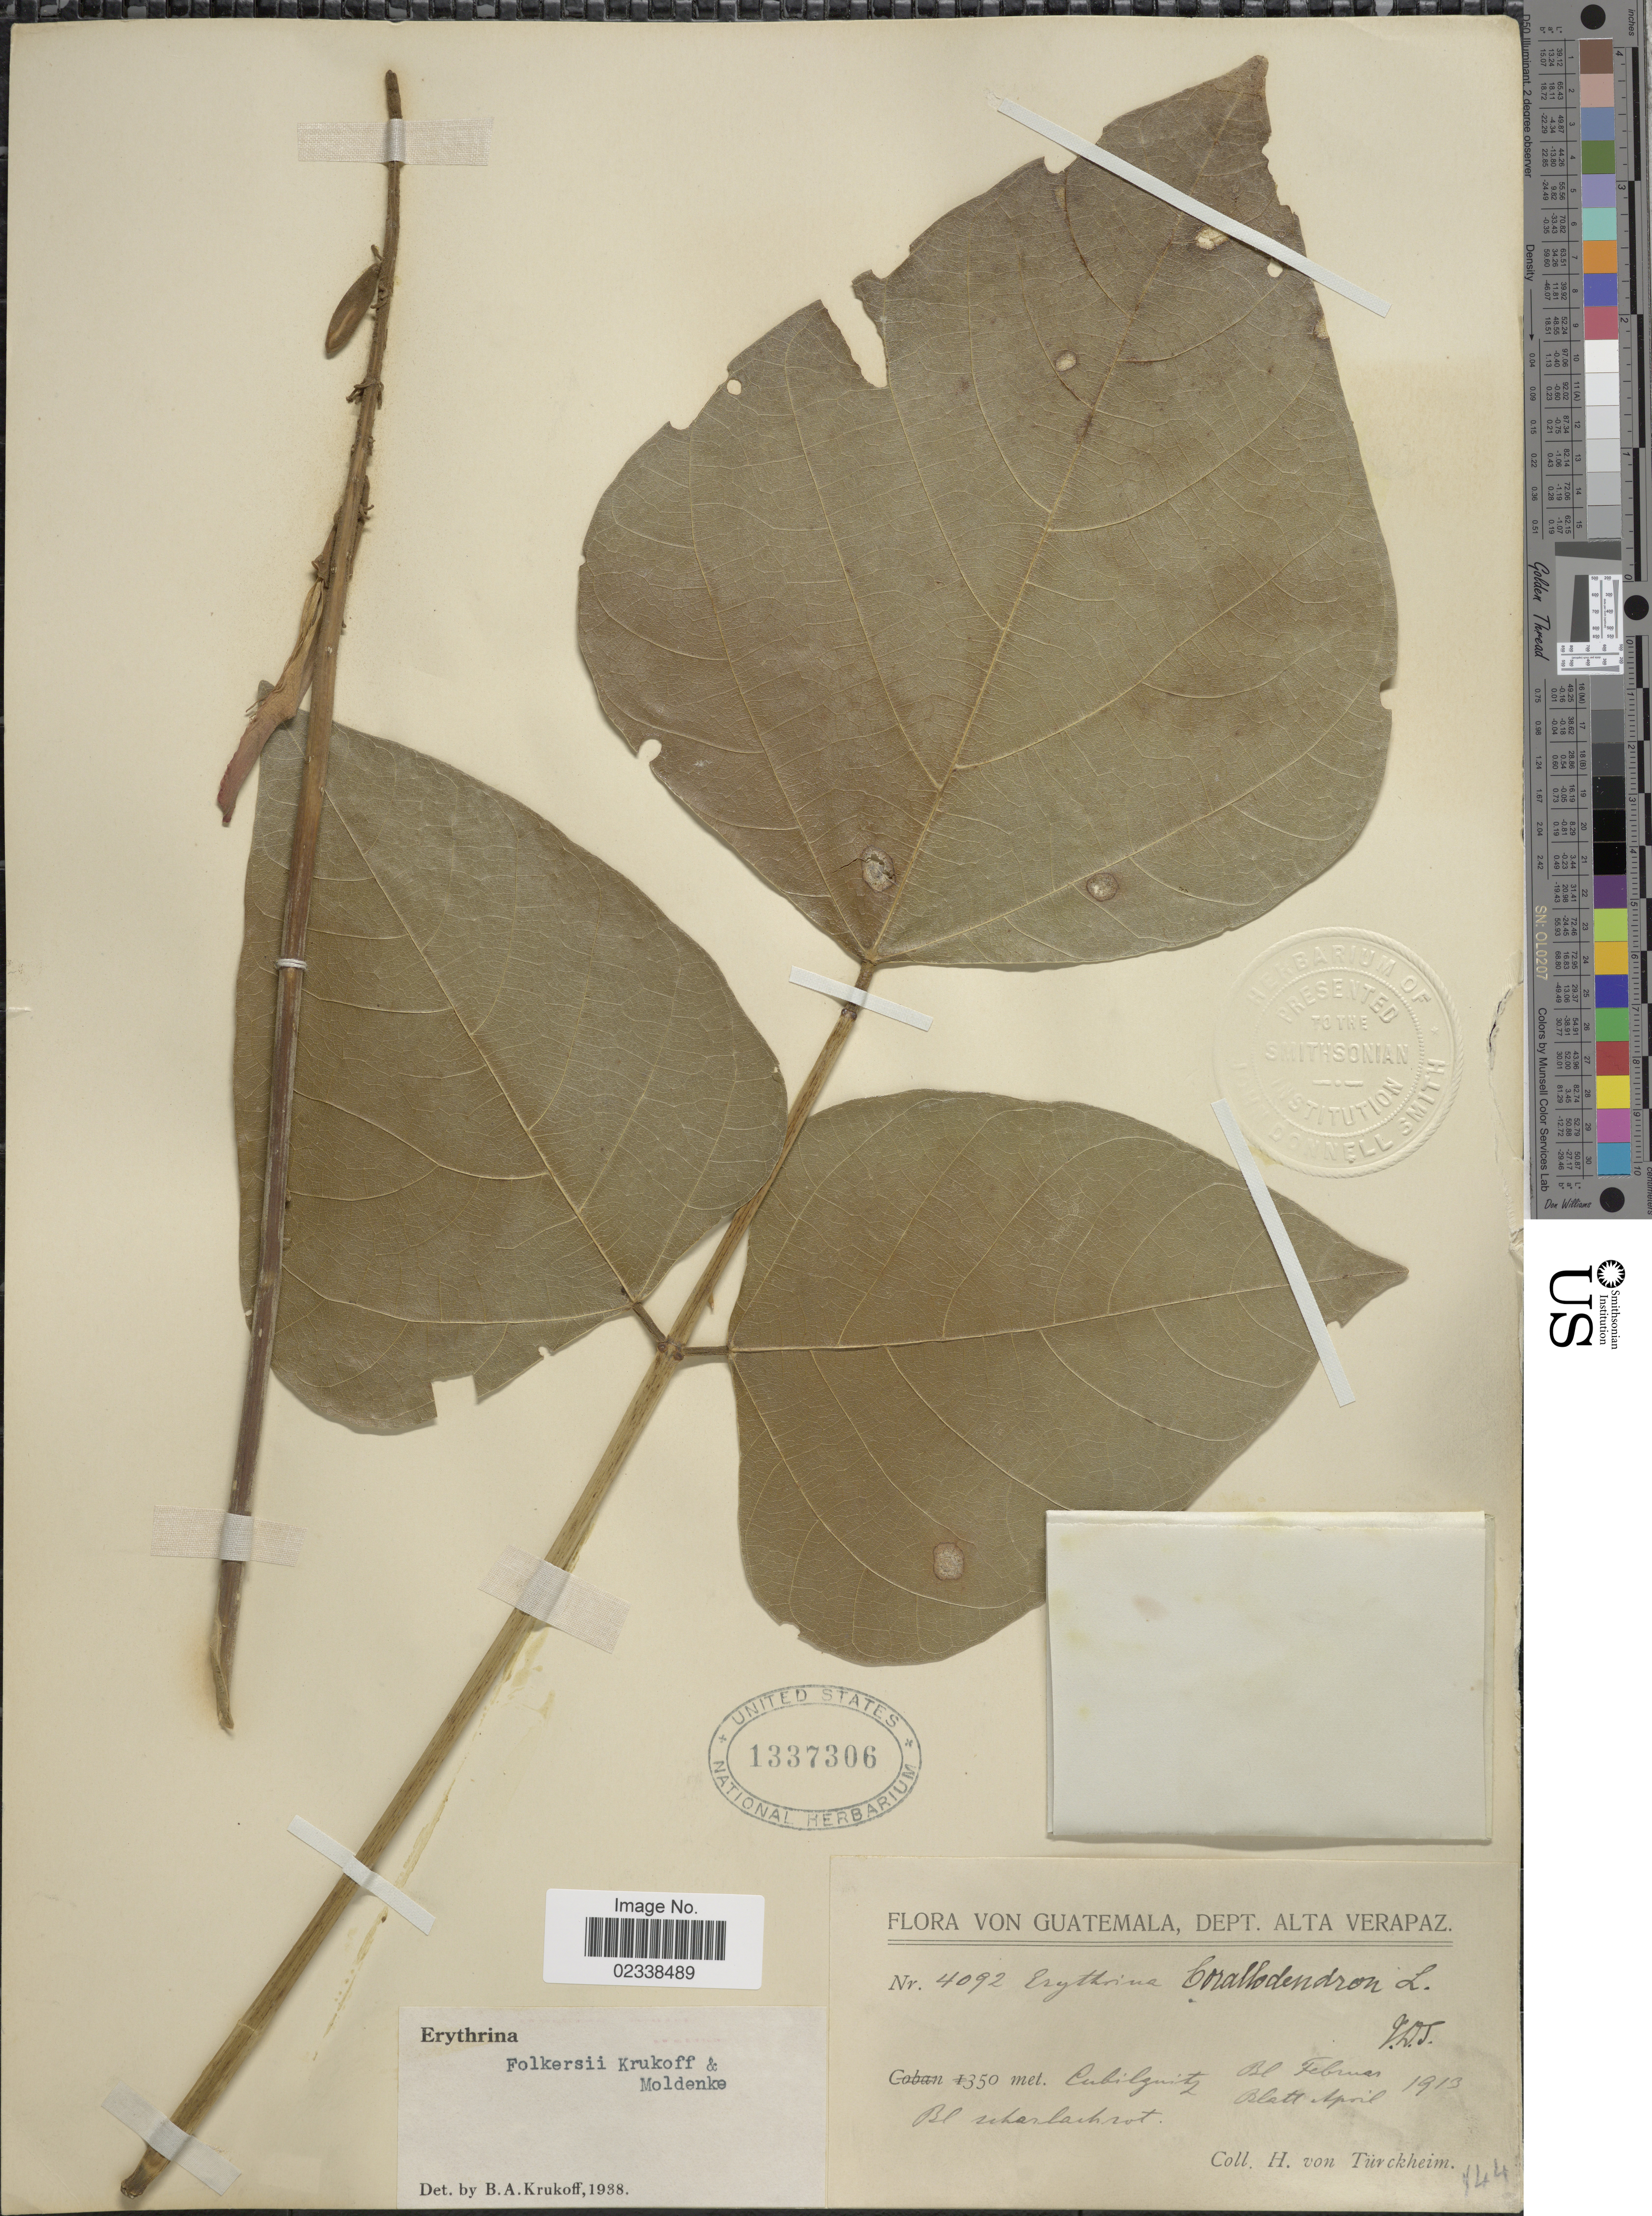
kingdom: Plantae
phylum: Tracheophyta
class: Magnoliopsida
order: Fabales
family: Fabaceae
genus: Erythrina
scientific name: Erythrina folkersii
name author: Krukoff & Moldenke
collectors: H. von Türckheim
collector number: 4092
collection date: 1913-02/1913-04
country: Guatemala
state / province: Alta Verapaz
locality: Cubilquitz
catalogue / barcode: US 1337306